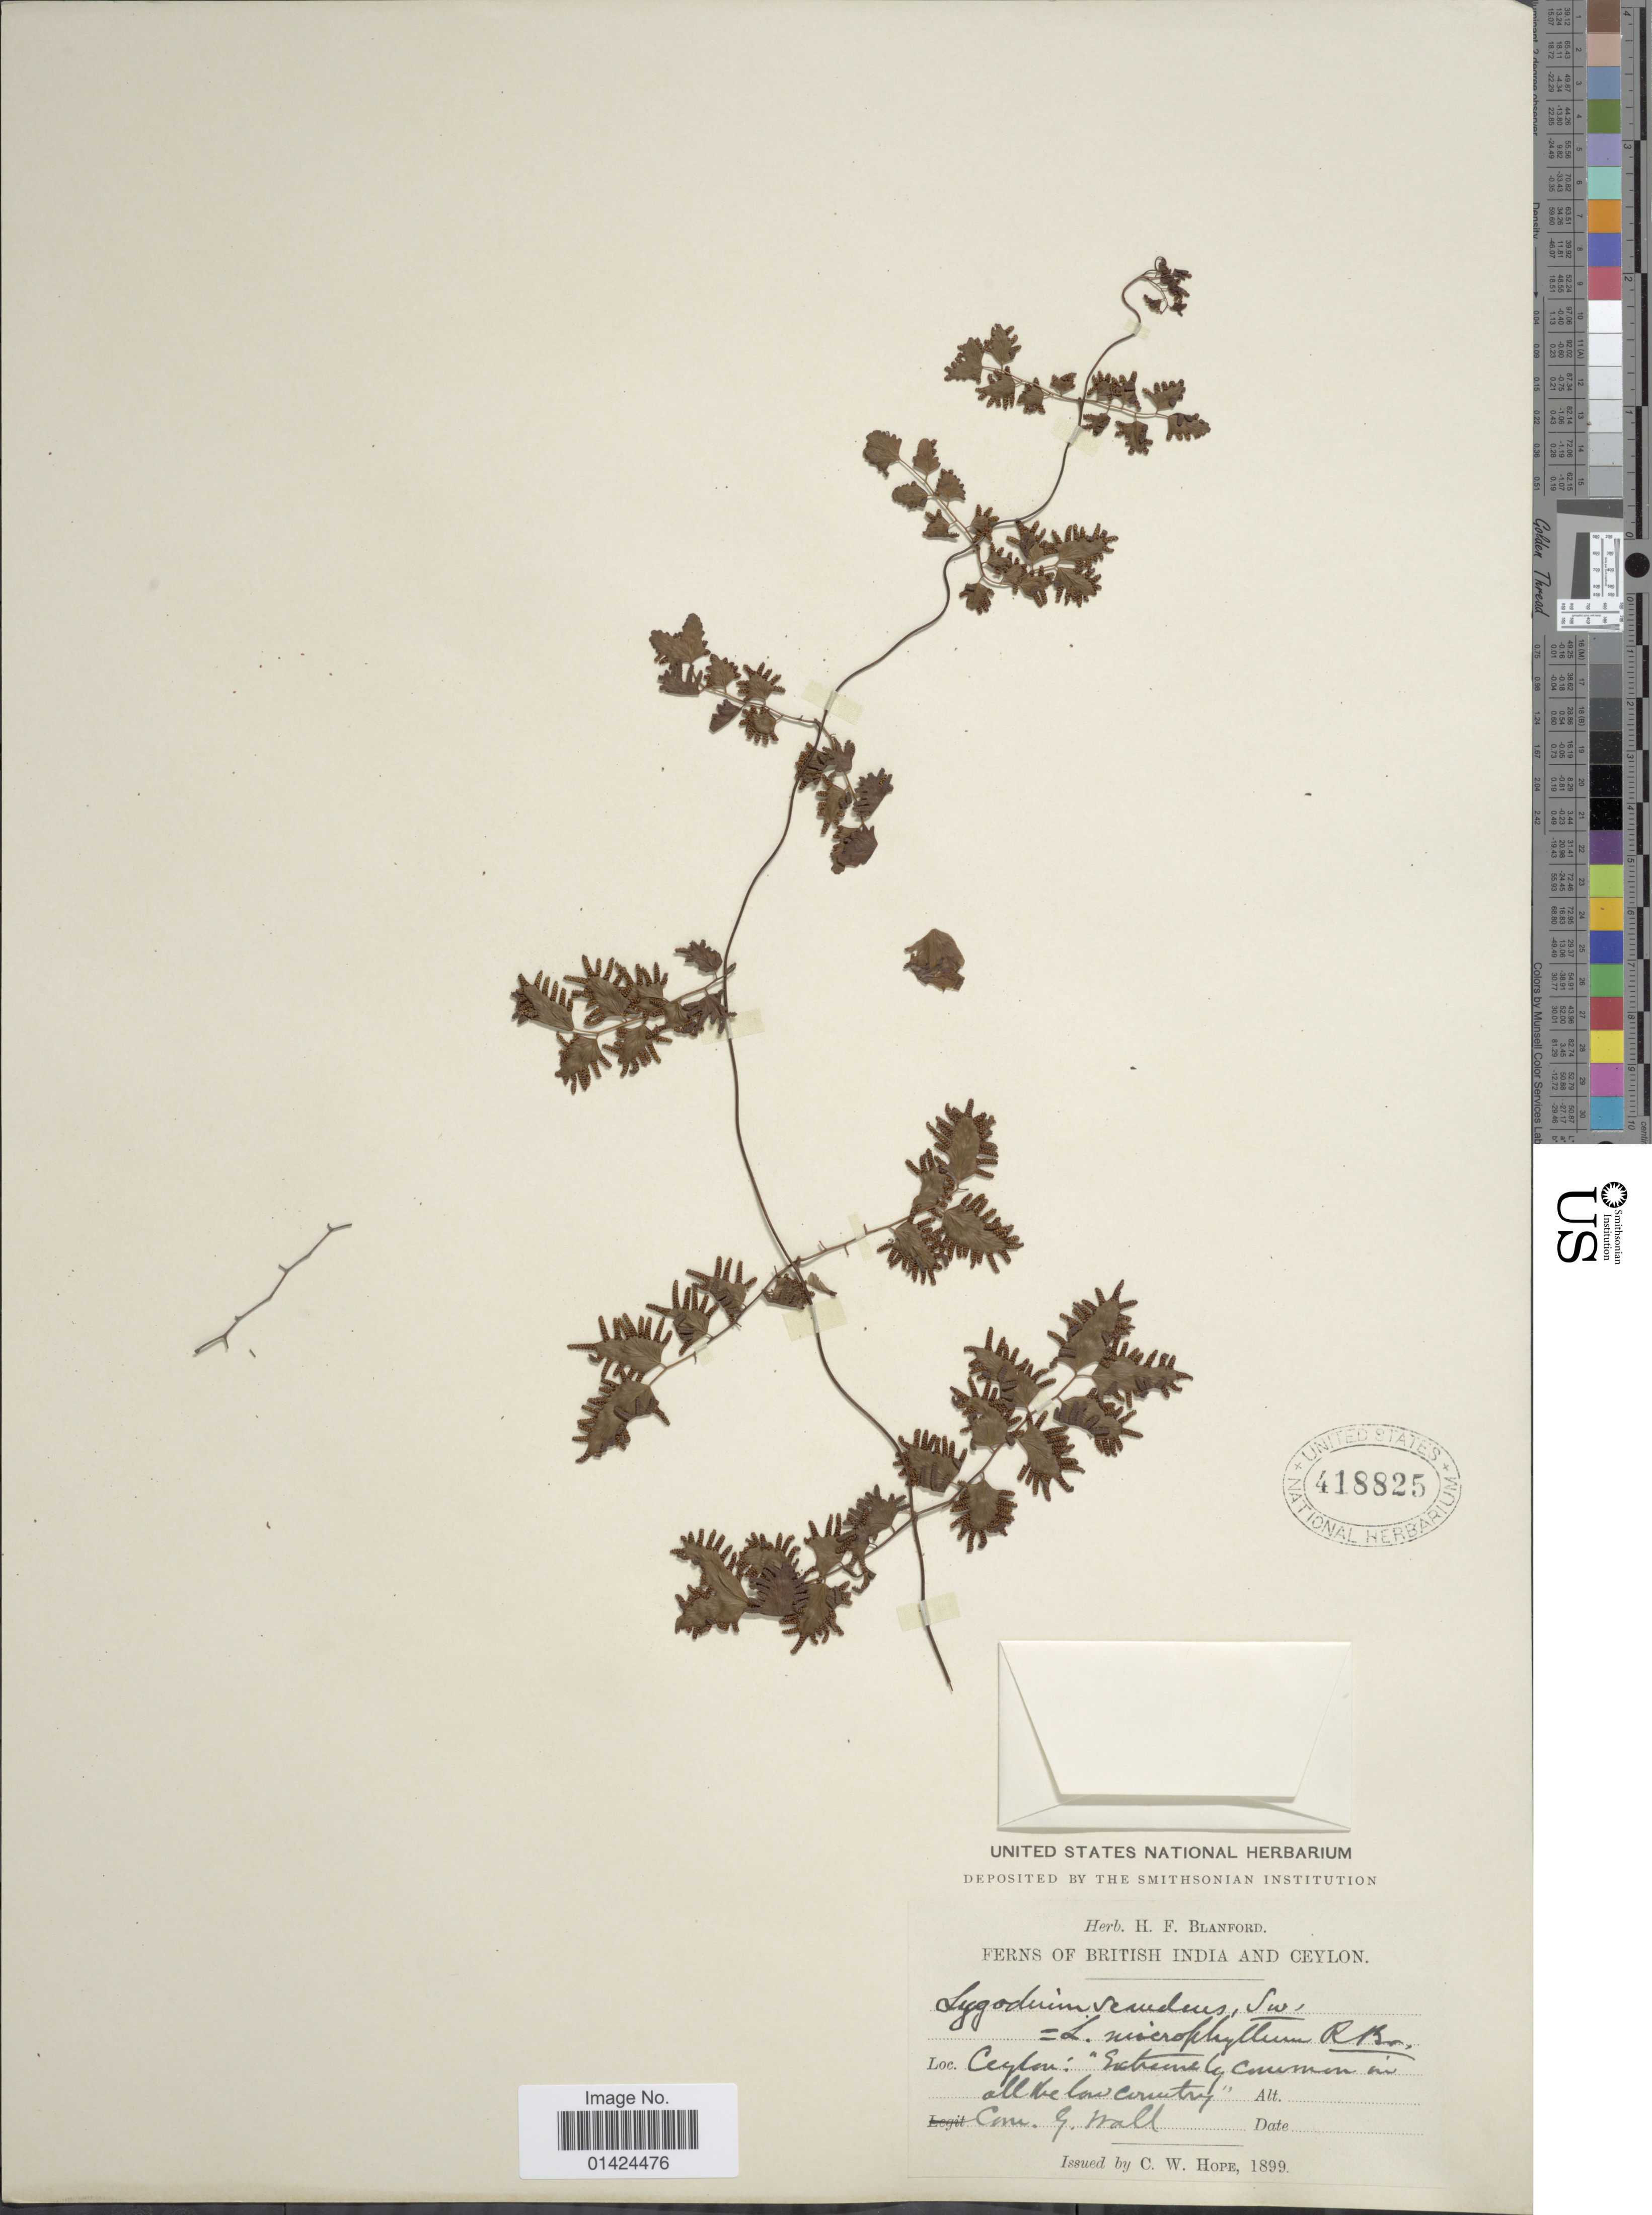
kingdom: Plantae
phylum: Tracheophyta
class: Polypodiopsida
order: Schizaeales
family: Lygodiaceae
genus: Lygodium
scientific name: Lygodium microphyllum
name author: (Cav.) R. Br.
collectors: ex herb. H. F. Blanford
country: Sri Lanka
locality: Ceylon: Extremely common in all below country. [interpreted]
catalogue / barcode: US 418825